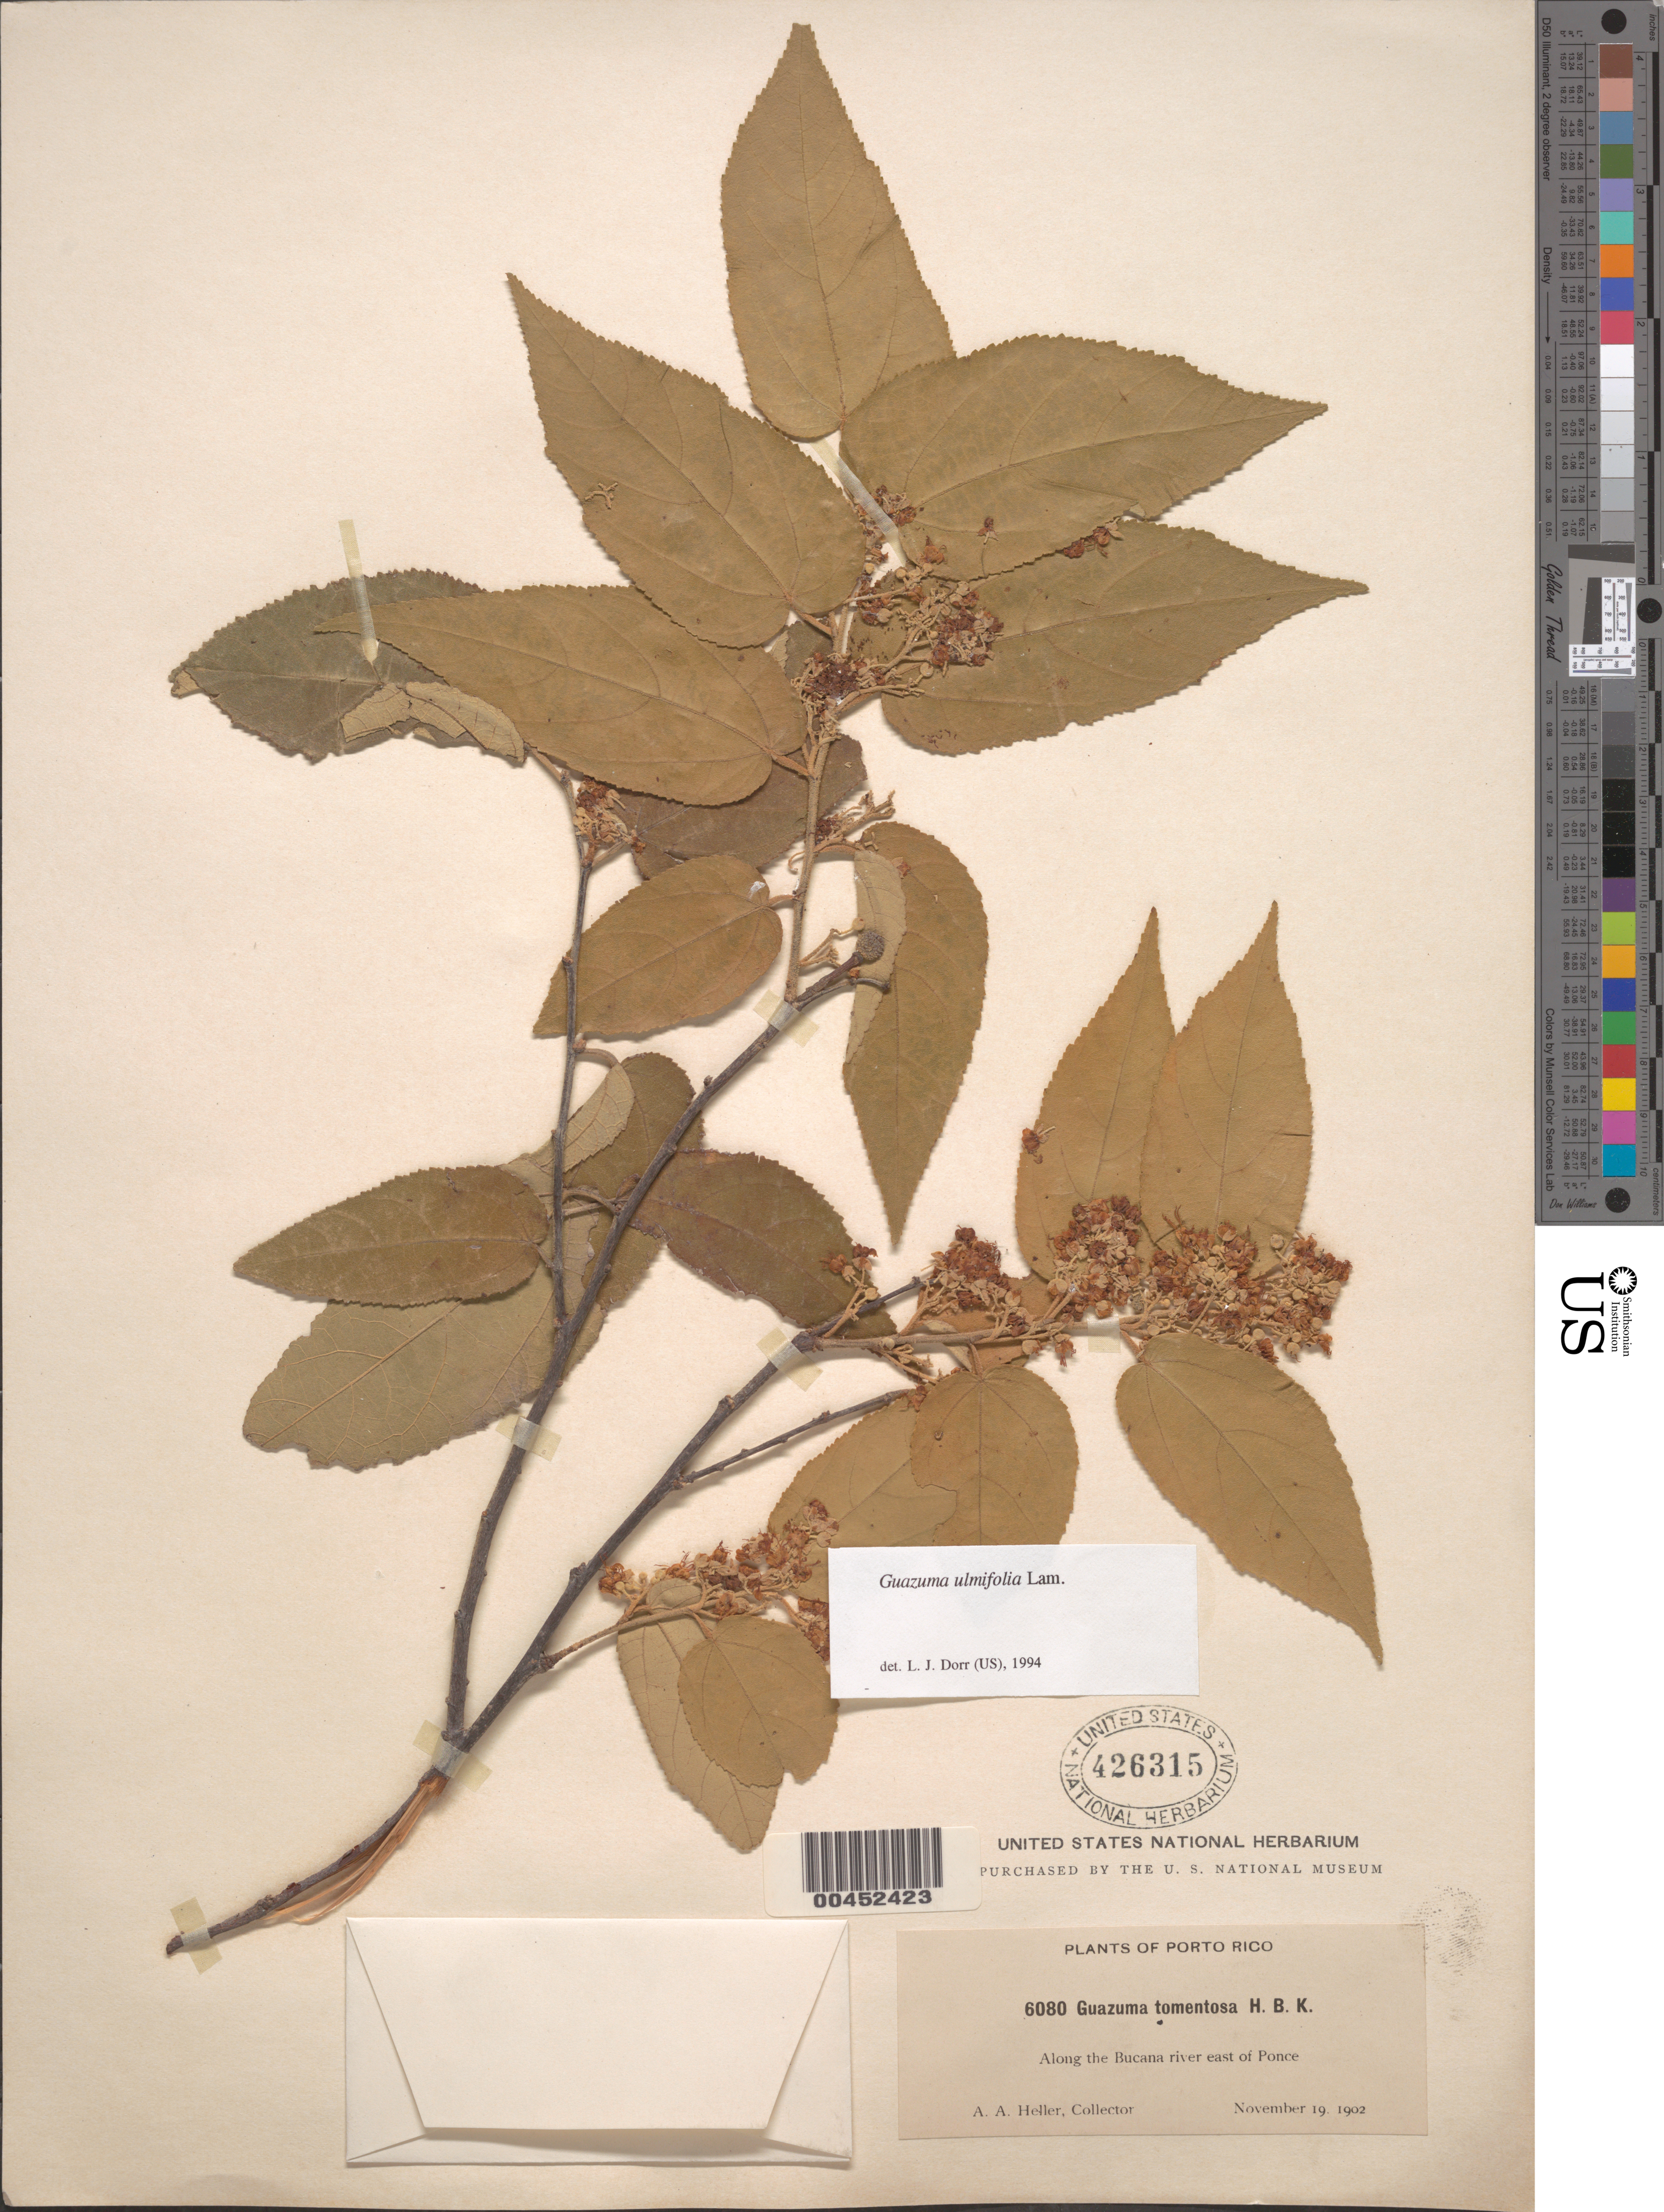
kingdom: Plantae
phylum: Tracheophyta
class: Magnoliopsida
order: Malvales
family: Malvaceae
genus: Guazuma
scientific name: Guazuma ulmifolia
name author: Lam.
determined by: Dorr, L. J., (BOT), Smithsonian Institution - National Museum of Natural History (UNITED STATES)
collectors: A. A. Heller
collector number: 6080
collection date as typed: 19 Nov 1902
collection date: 1902-11-19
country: Puerto Rico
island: Greater Antilles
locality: Along the Bucana River E of Ponce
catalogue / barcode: US 426315